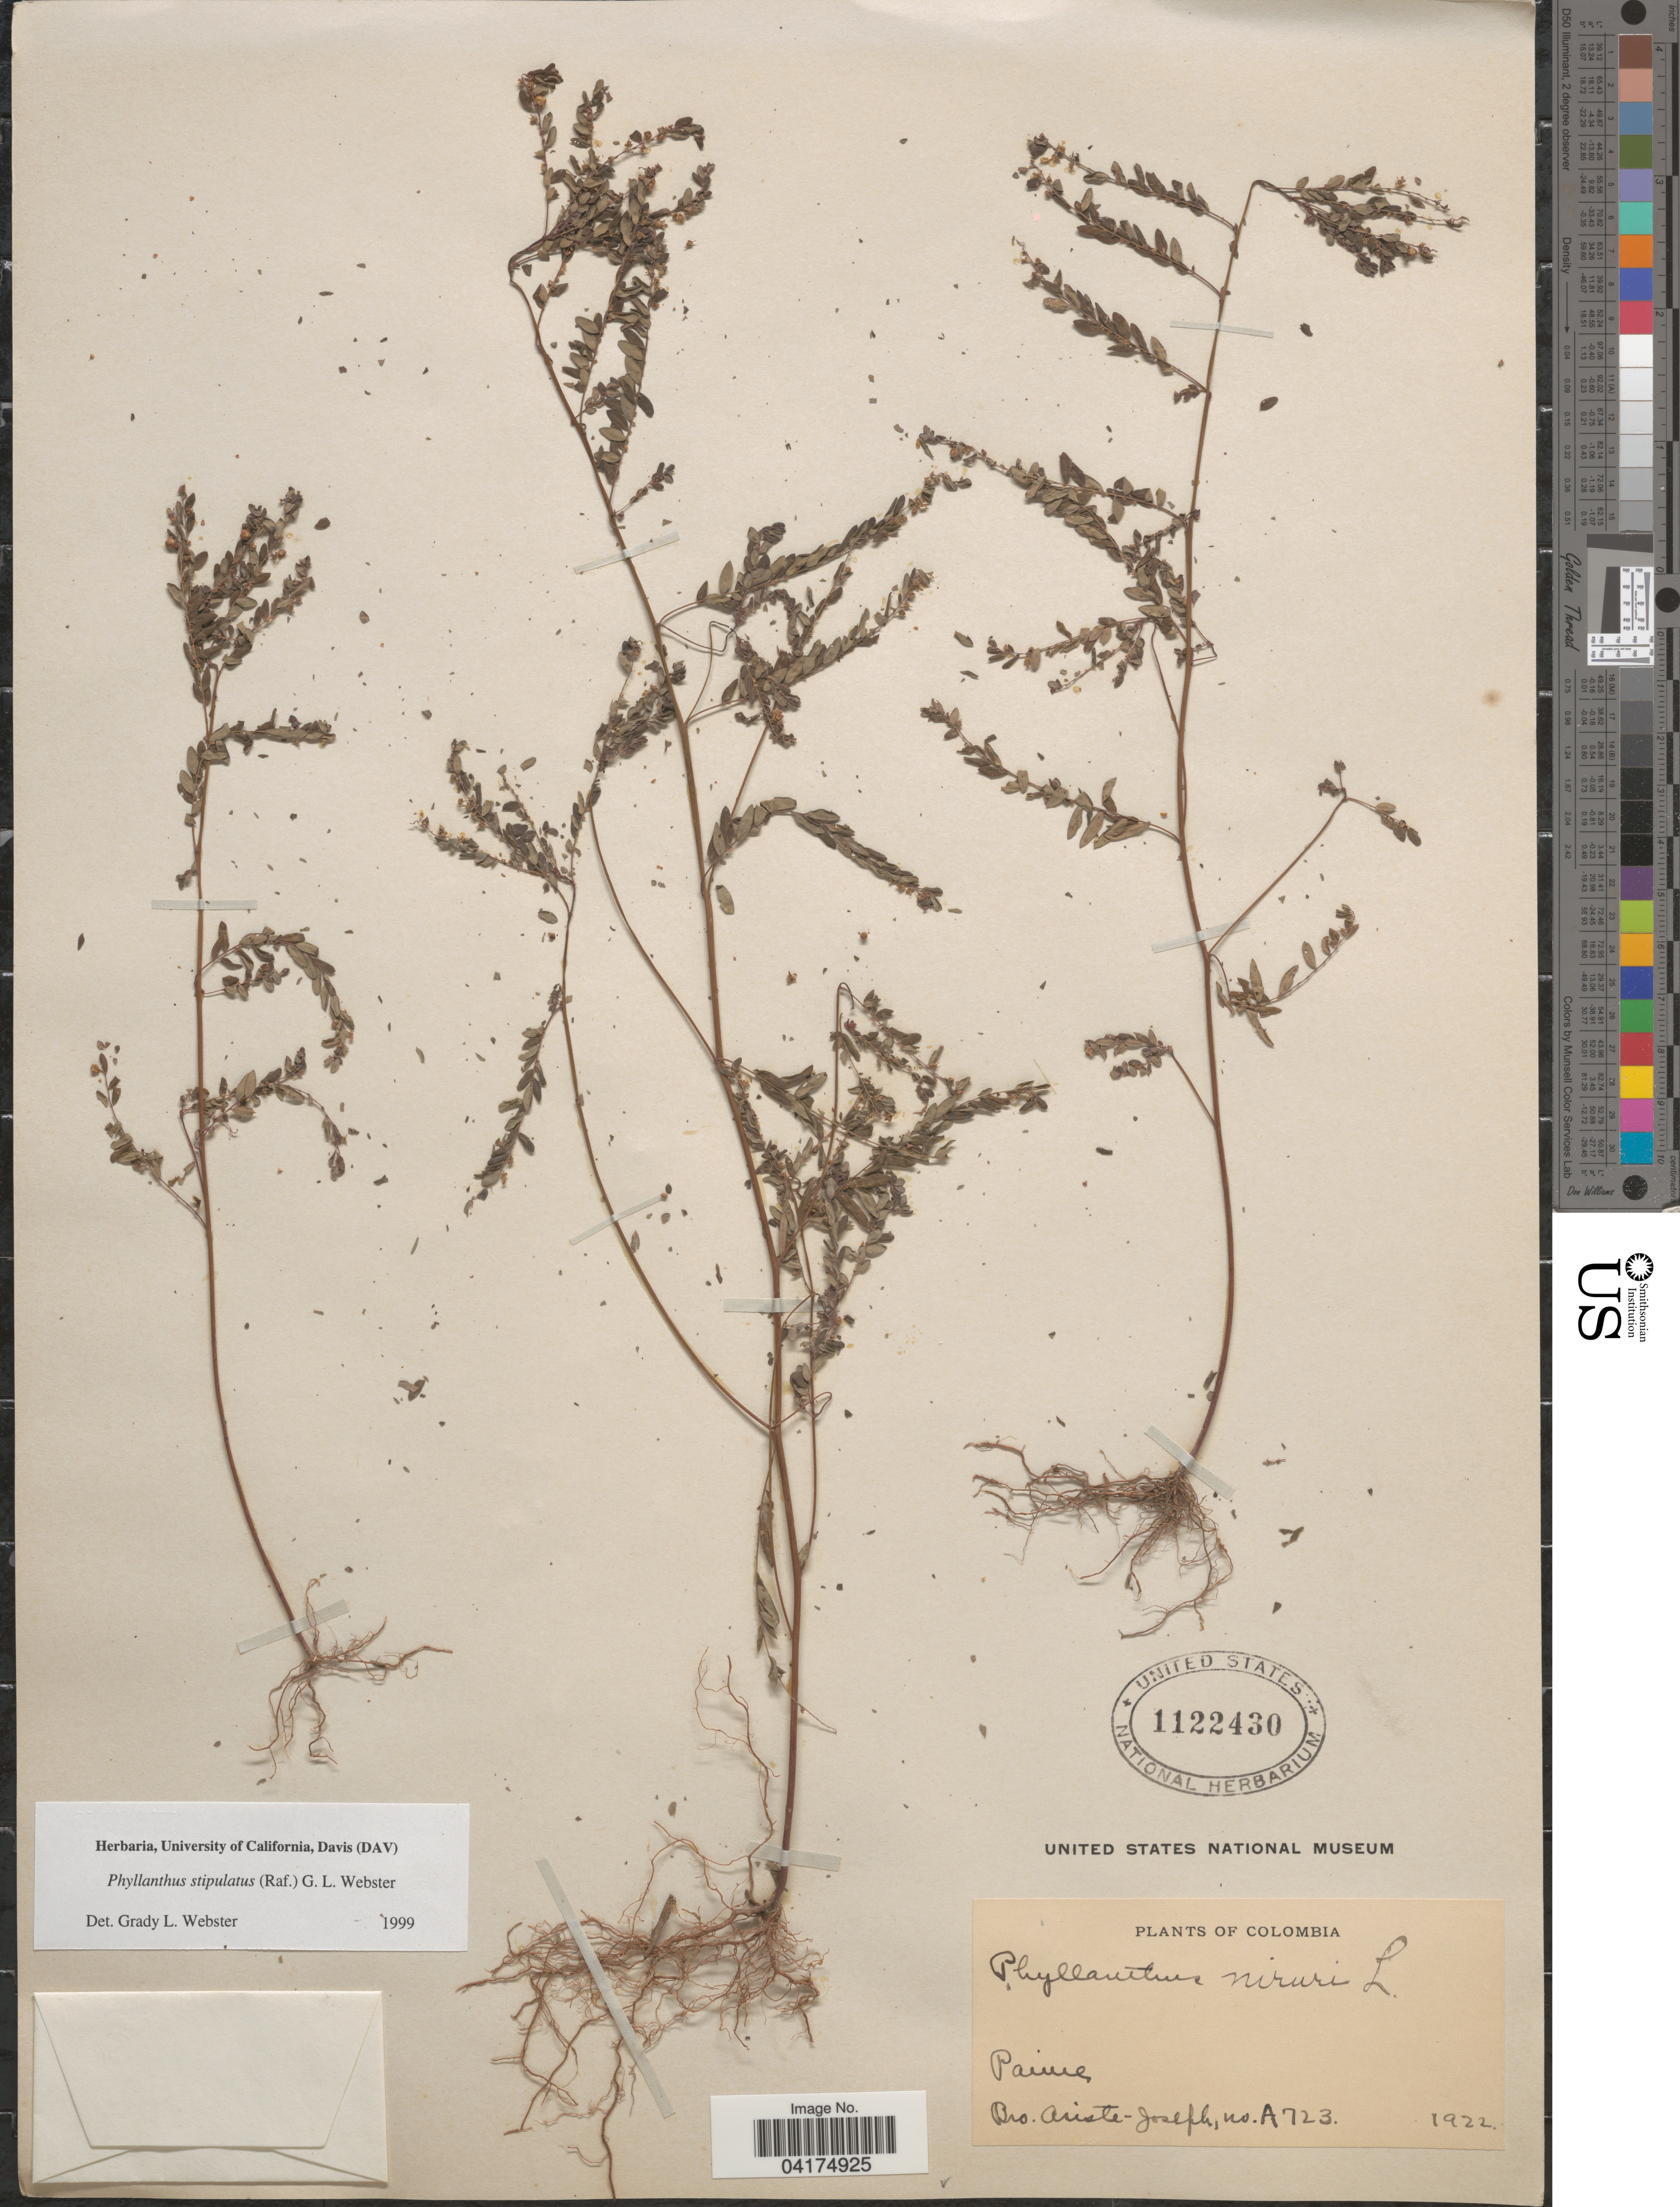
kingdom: Plantae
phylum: Tracheophyta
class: Magnoliopsida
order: Malpighiales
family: Phyllanthaceae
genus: Phyllanthus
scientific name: Phyllanthus stipulatus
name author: (Raf.) G.L. Webster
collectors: Bro. Ariste-Joseph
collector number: A723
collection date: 1922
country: Colombia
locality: Paime.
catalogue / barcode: US 1122430